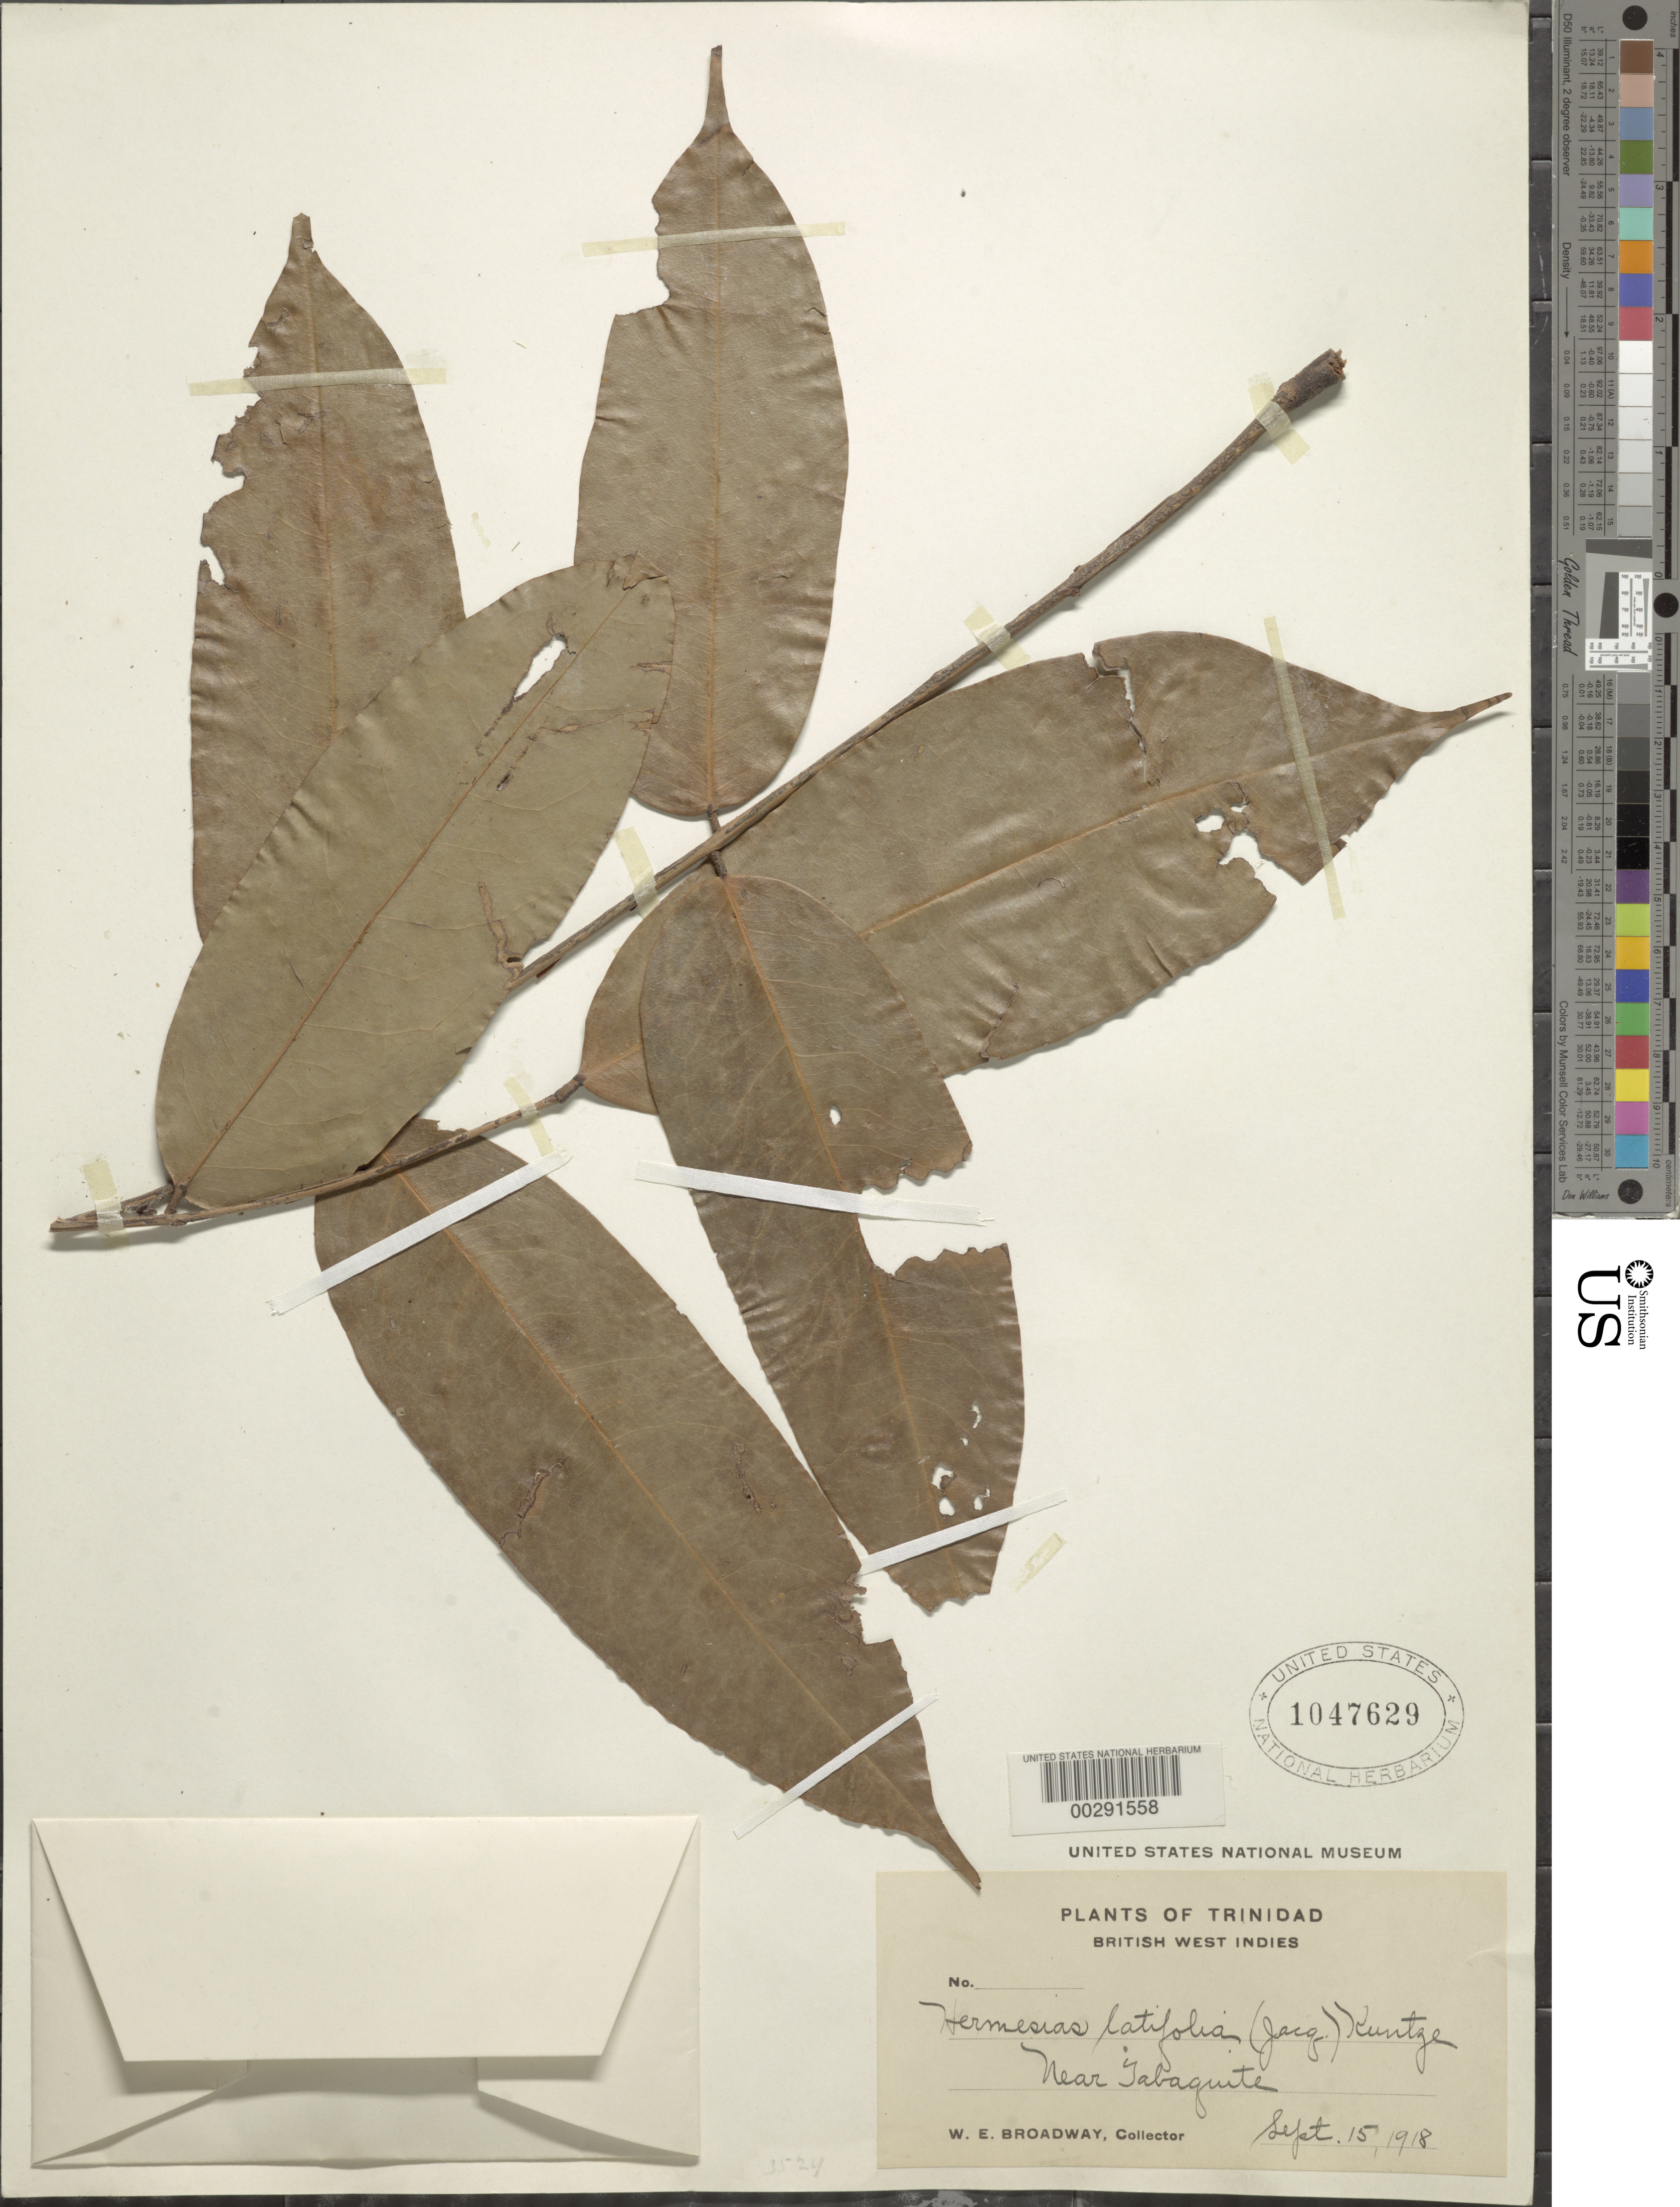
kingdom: Plantae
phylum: Tracheophyta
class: Magnoliopsida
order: Fabales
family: Fabaceae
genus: Brownea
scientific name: Brownea latifolia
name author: Jacq.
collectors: W. E. Broadway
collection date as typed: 15 Sep 1918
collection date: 1918-09-15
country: Trinidad and Tobago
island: Trinidad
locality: Near tabaquite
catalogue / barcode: US 1047629